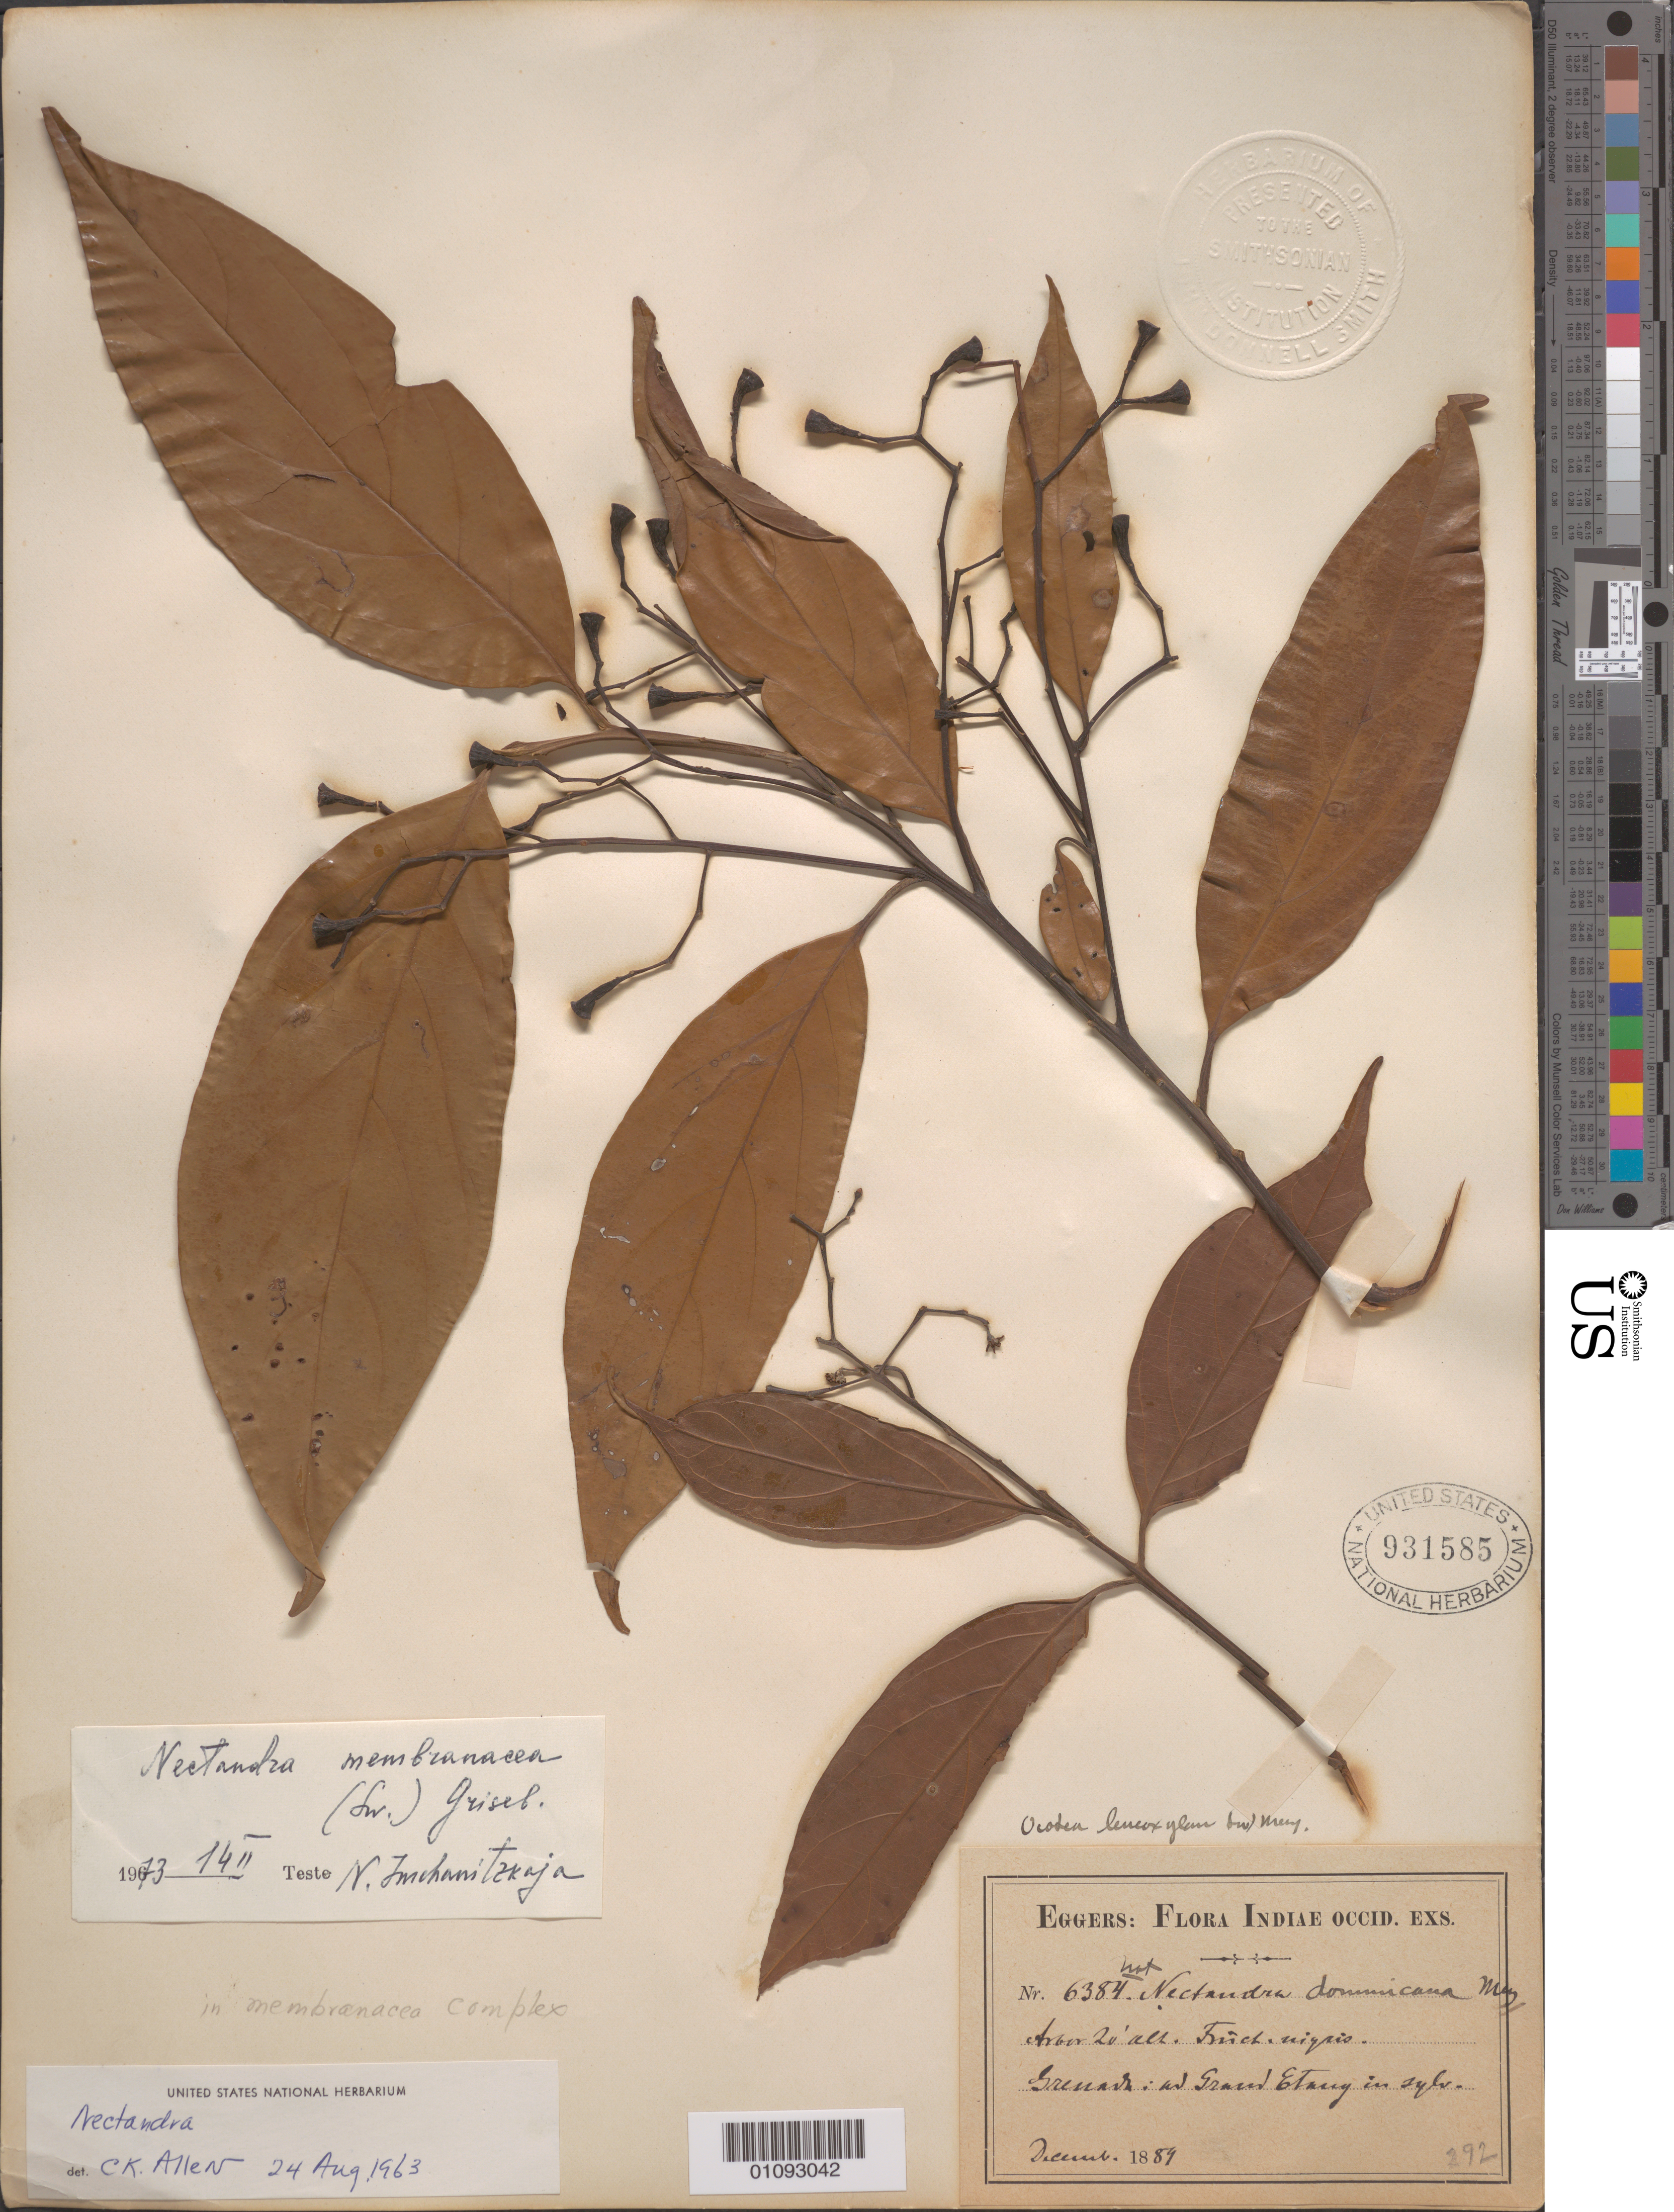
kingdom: Plantae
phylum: Tracheophyta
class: Magnoliopsida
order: Laurales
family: Lauraceae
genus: Nectandra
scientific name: Nectandra membranacea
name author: (Sw.) Griseb.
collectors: H. F. A. von Eggers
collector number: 6384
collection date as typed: Dec 1889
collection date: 1889-12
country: Dominica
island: Dominica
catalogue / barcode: US 931585